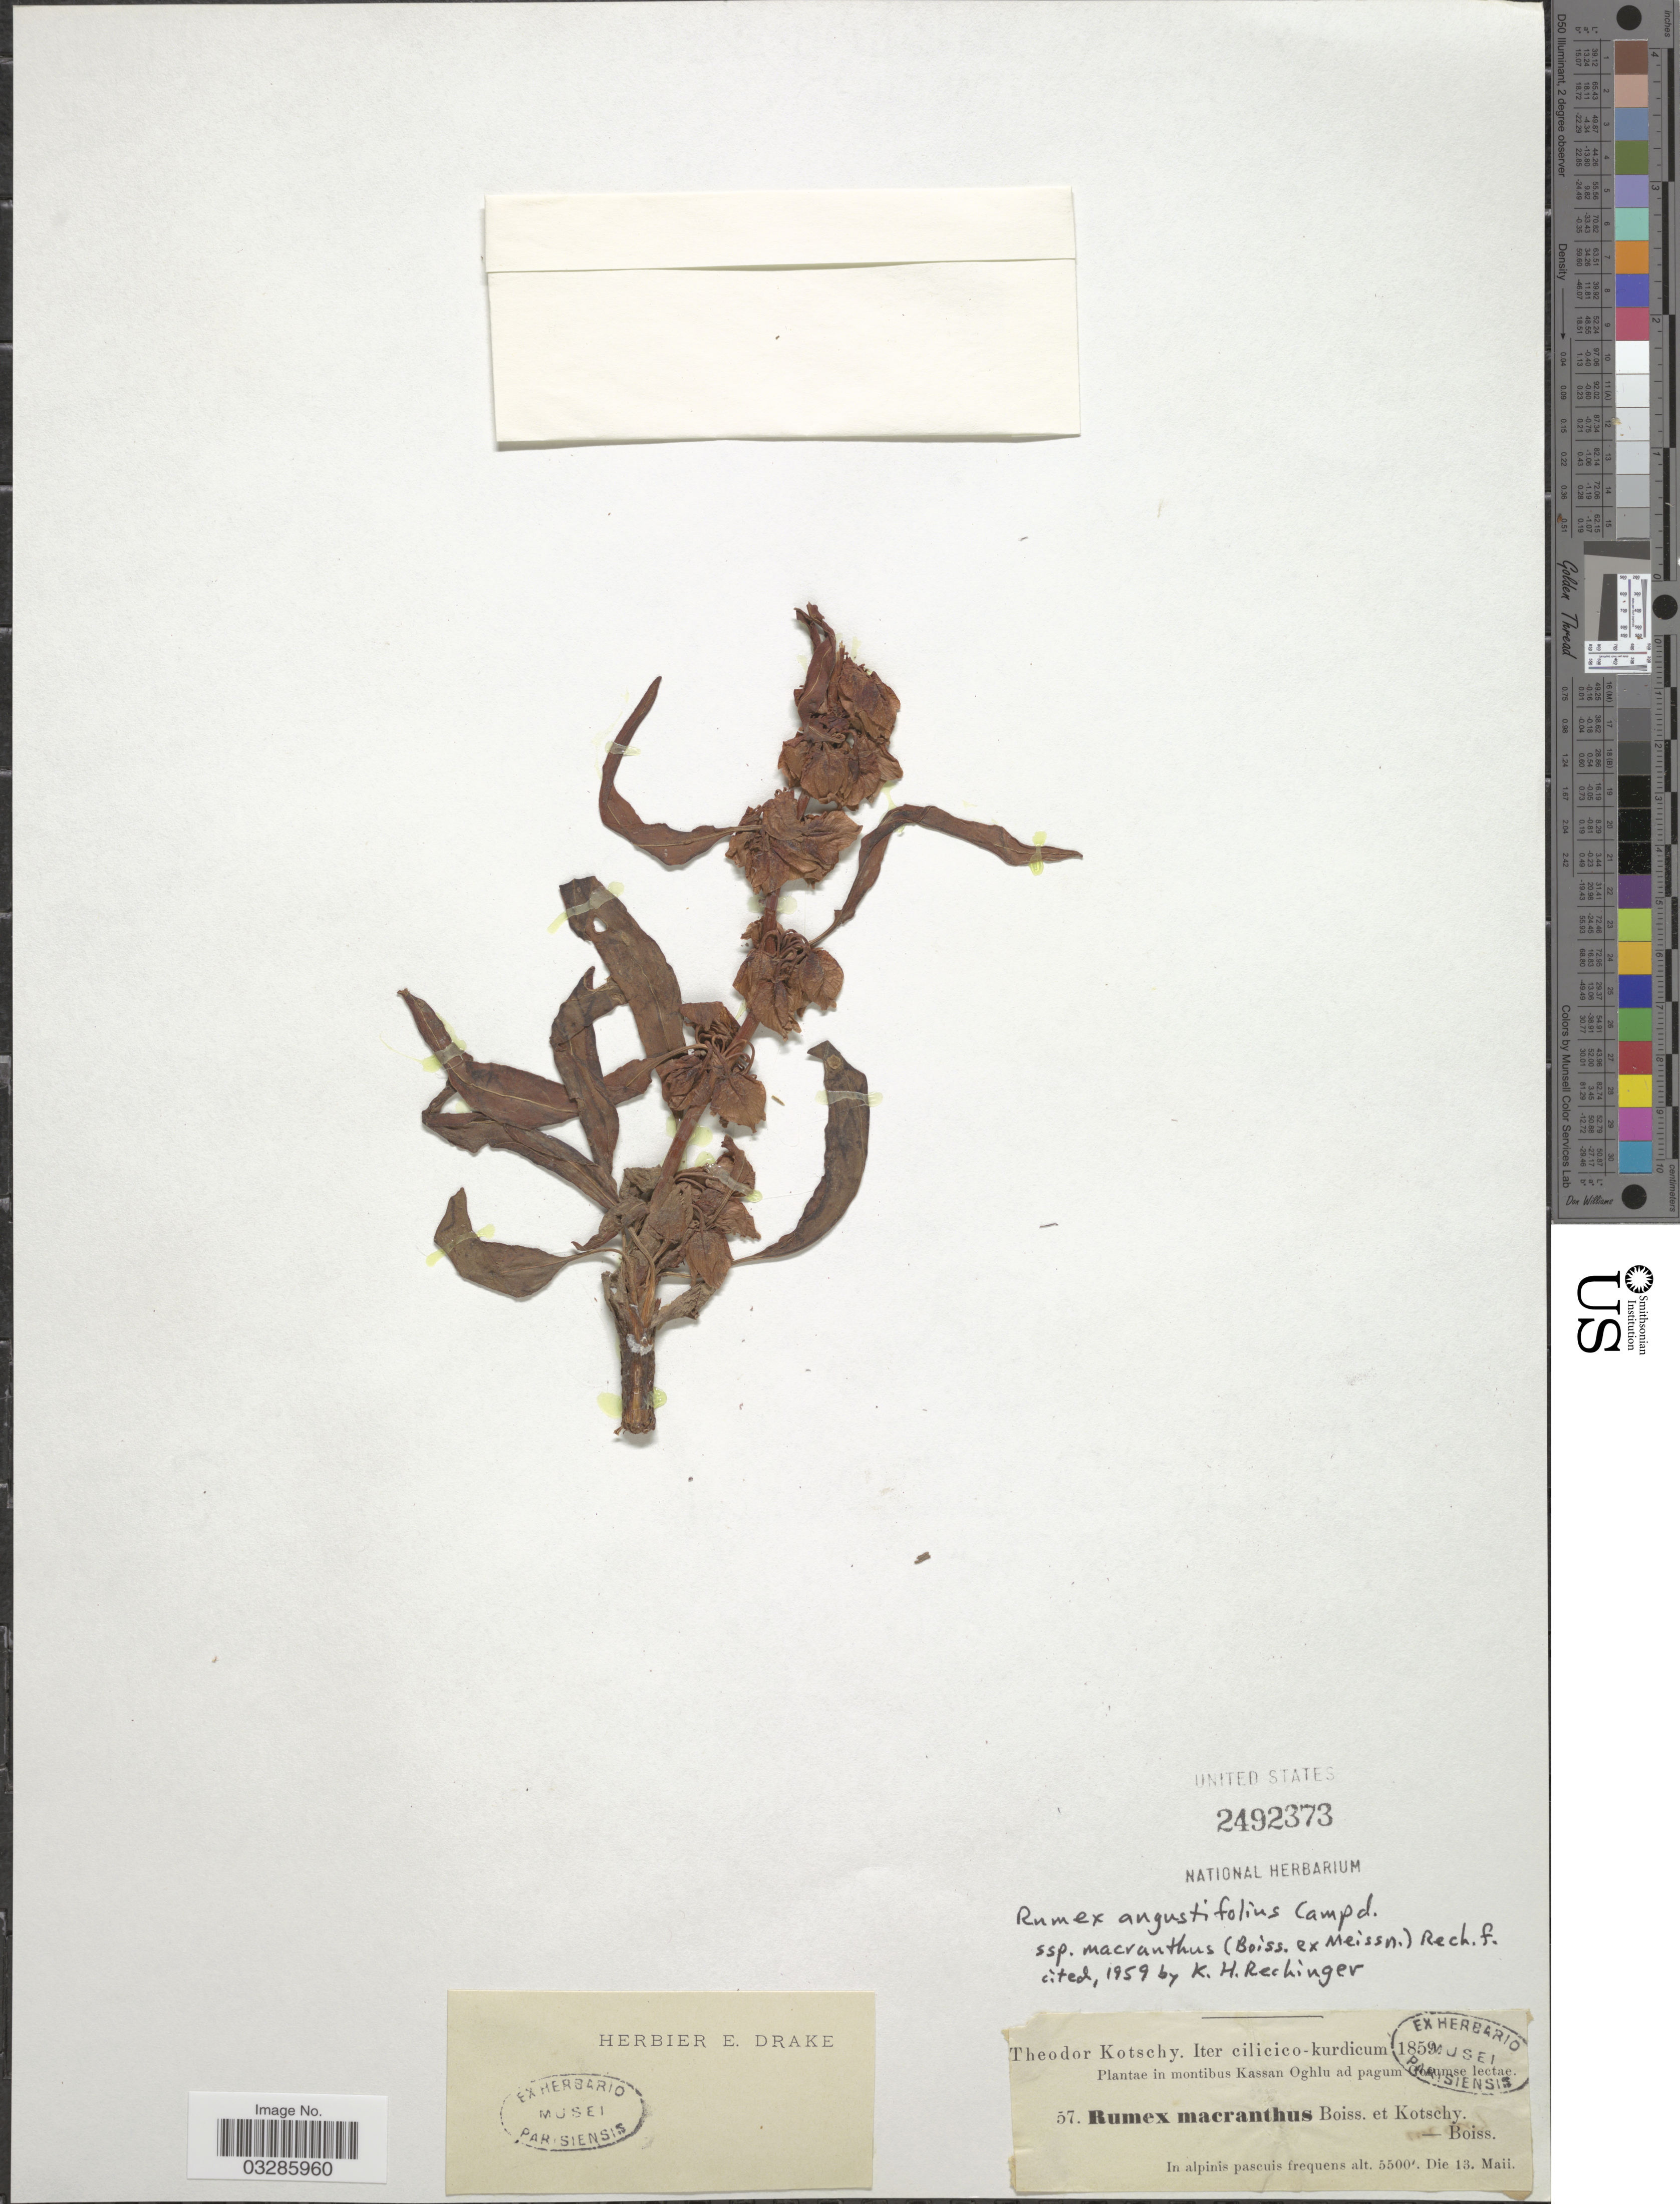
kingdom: Plantae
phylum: Tracheophyta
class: Magnoliopsida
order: Caryophyllales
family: Polygonaceae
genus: Rumex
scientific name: Rumex angustifolius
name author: Campd.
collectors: K. G. Kotschy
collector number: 57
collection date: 1859-05-13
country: Turkey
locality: Montibus Kassan Oghlu ad pagum Gorumse lectae. In alpinis pascuis frequens.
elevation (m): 1676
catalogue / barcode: US 2492373